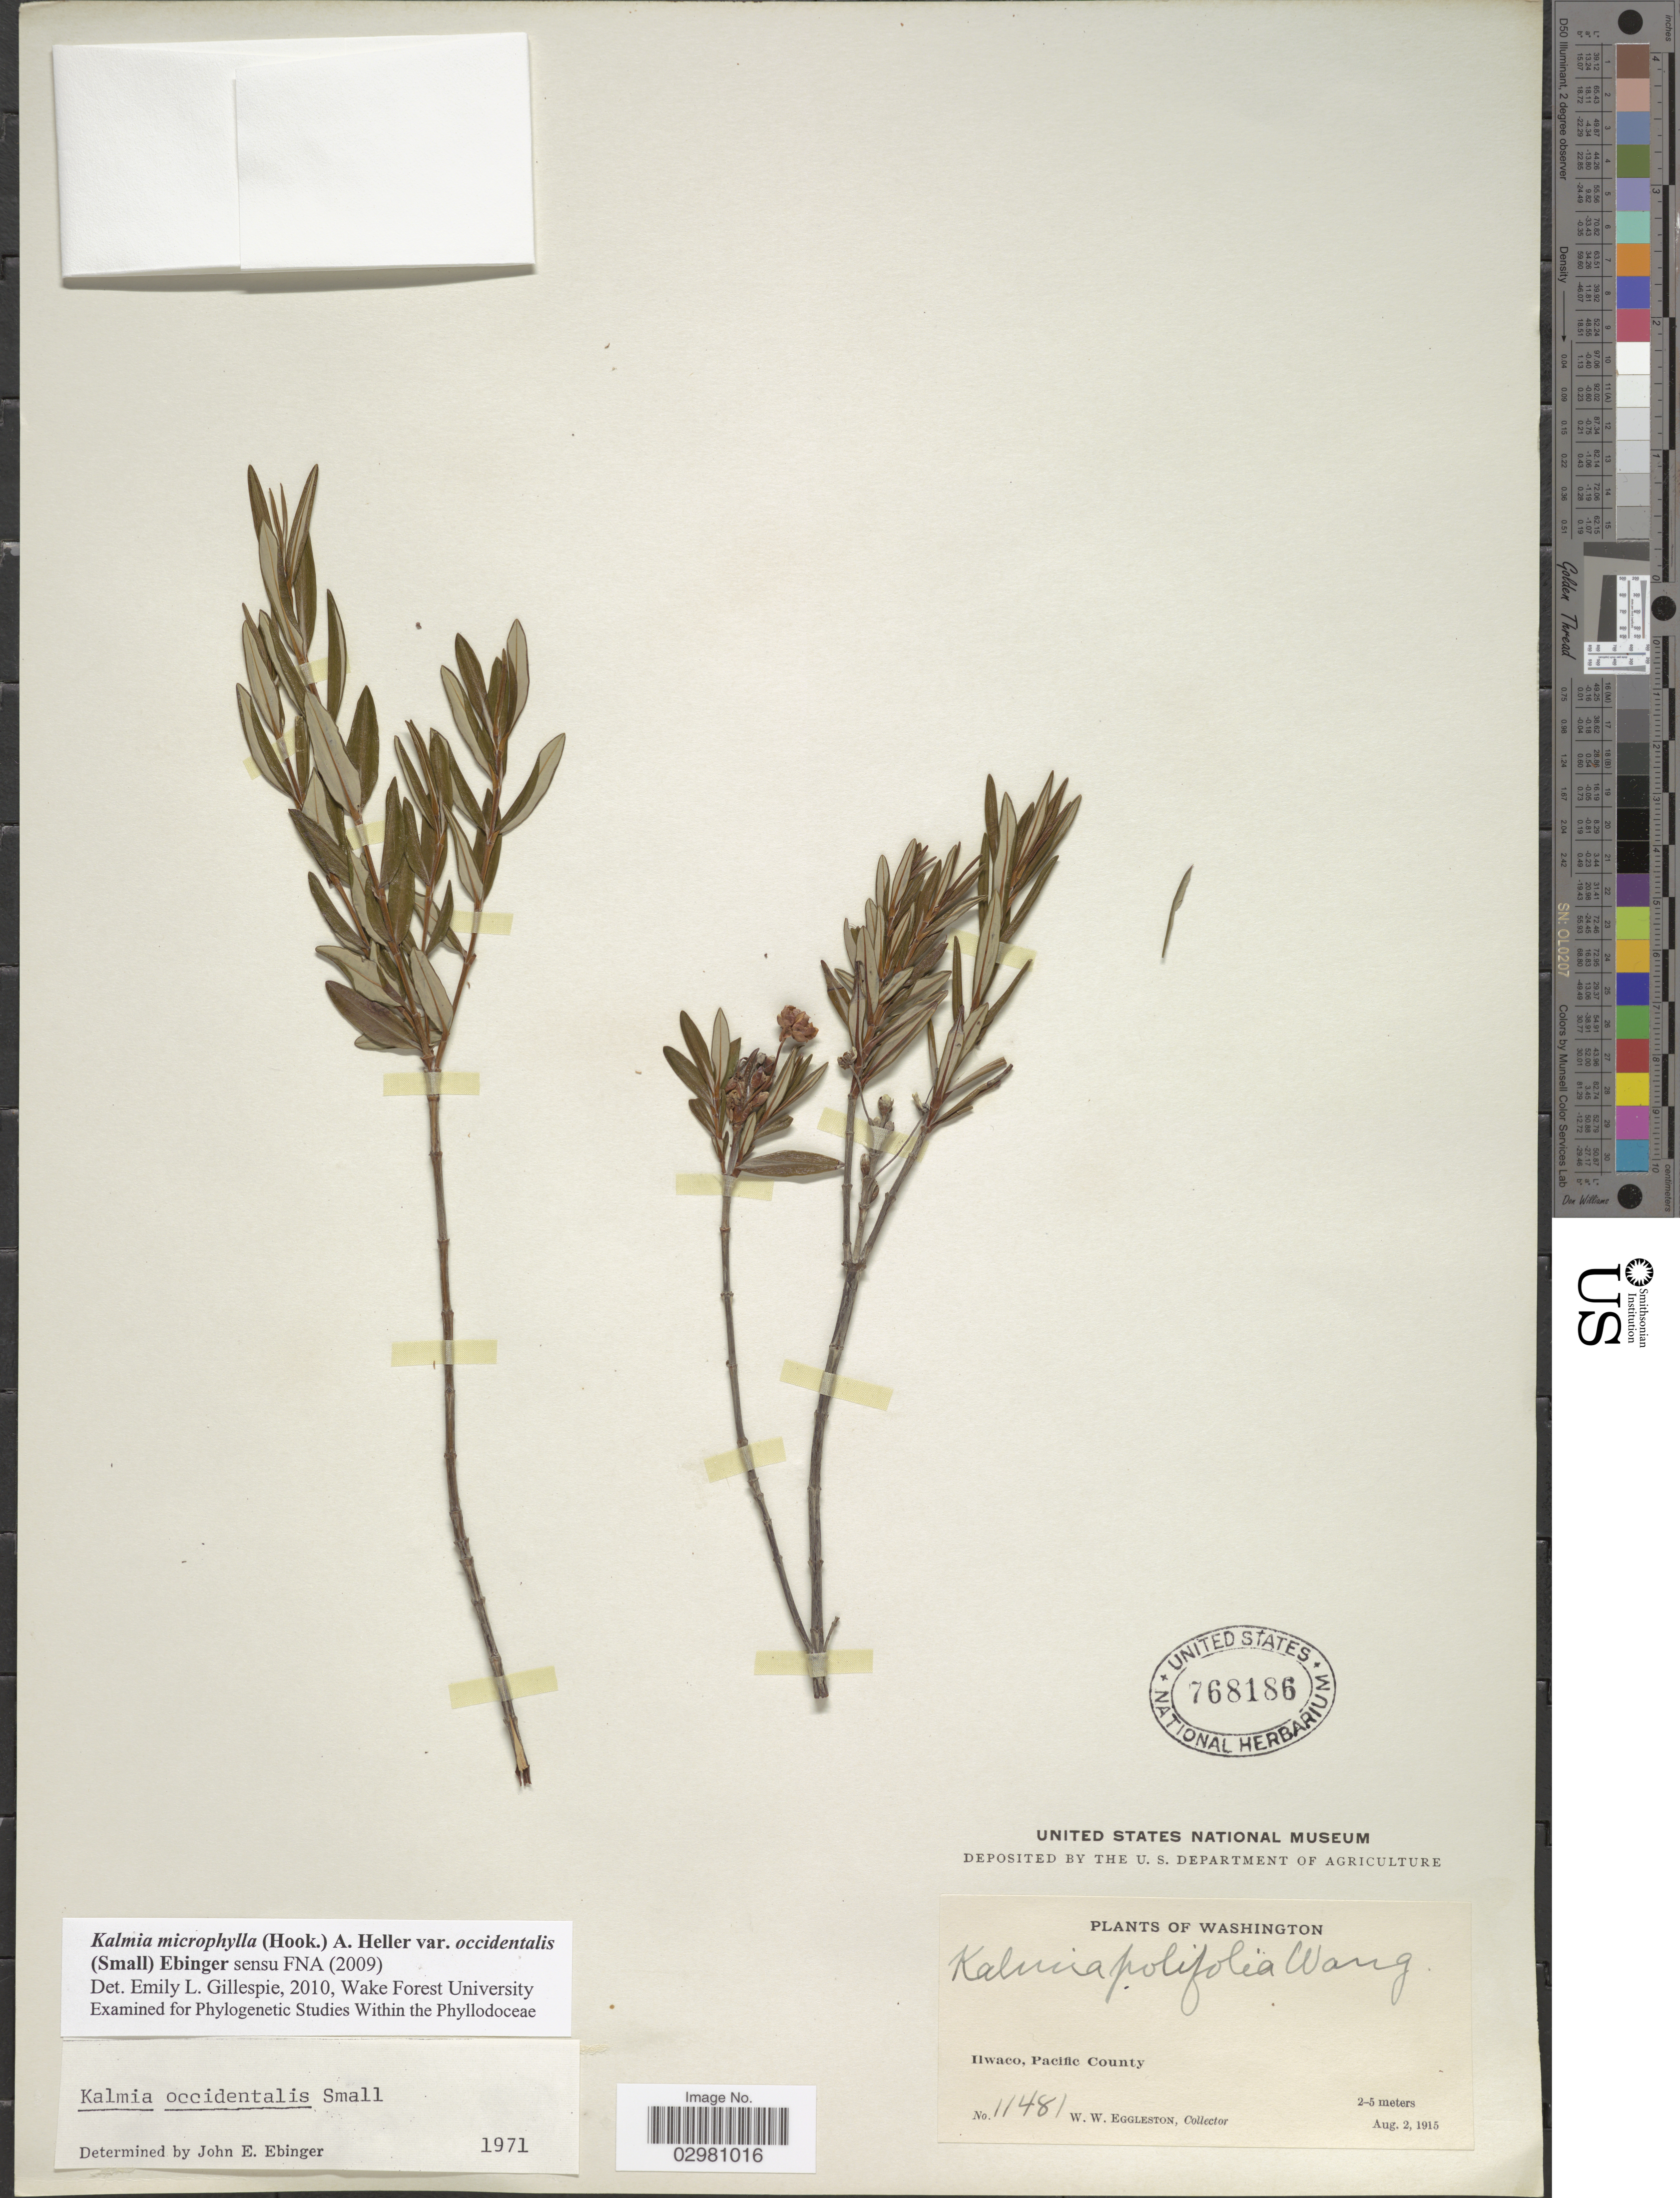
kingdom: Plantae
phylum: Tracheophyta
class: Magnoliopsida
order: Ericales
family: Ericaceae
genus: Kalmia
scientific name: Kalmia microphylla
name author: (Hook.) A. Heller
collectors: W. W. Eggleston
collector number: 11481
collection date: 1915-08-02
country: United States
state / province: Washington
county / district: Pacific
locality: Hwaco, Pacific County.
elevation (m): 2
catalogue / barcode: US 768186